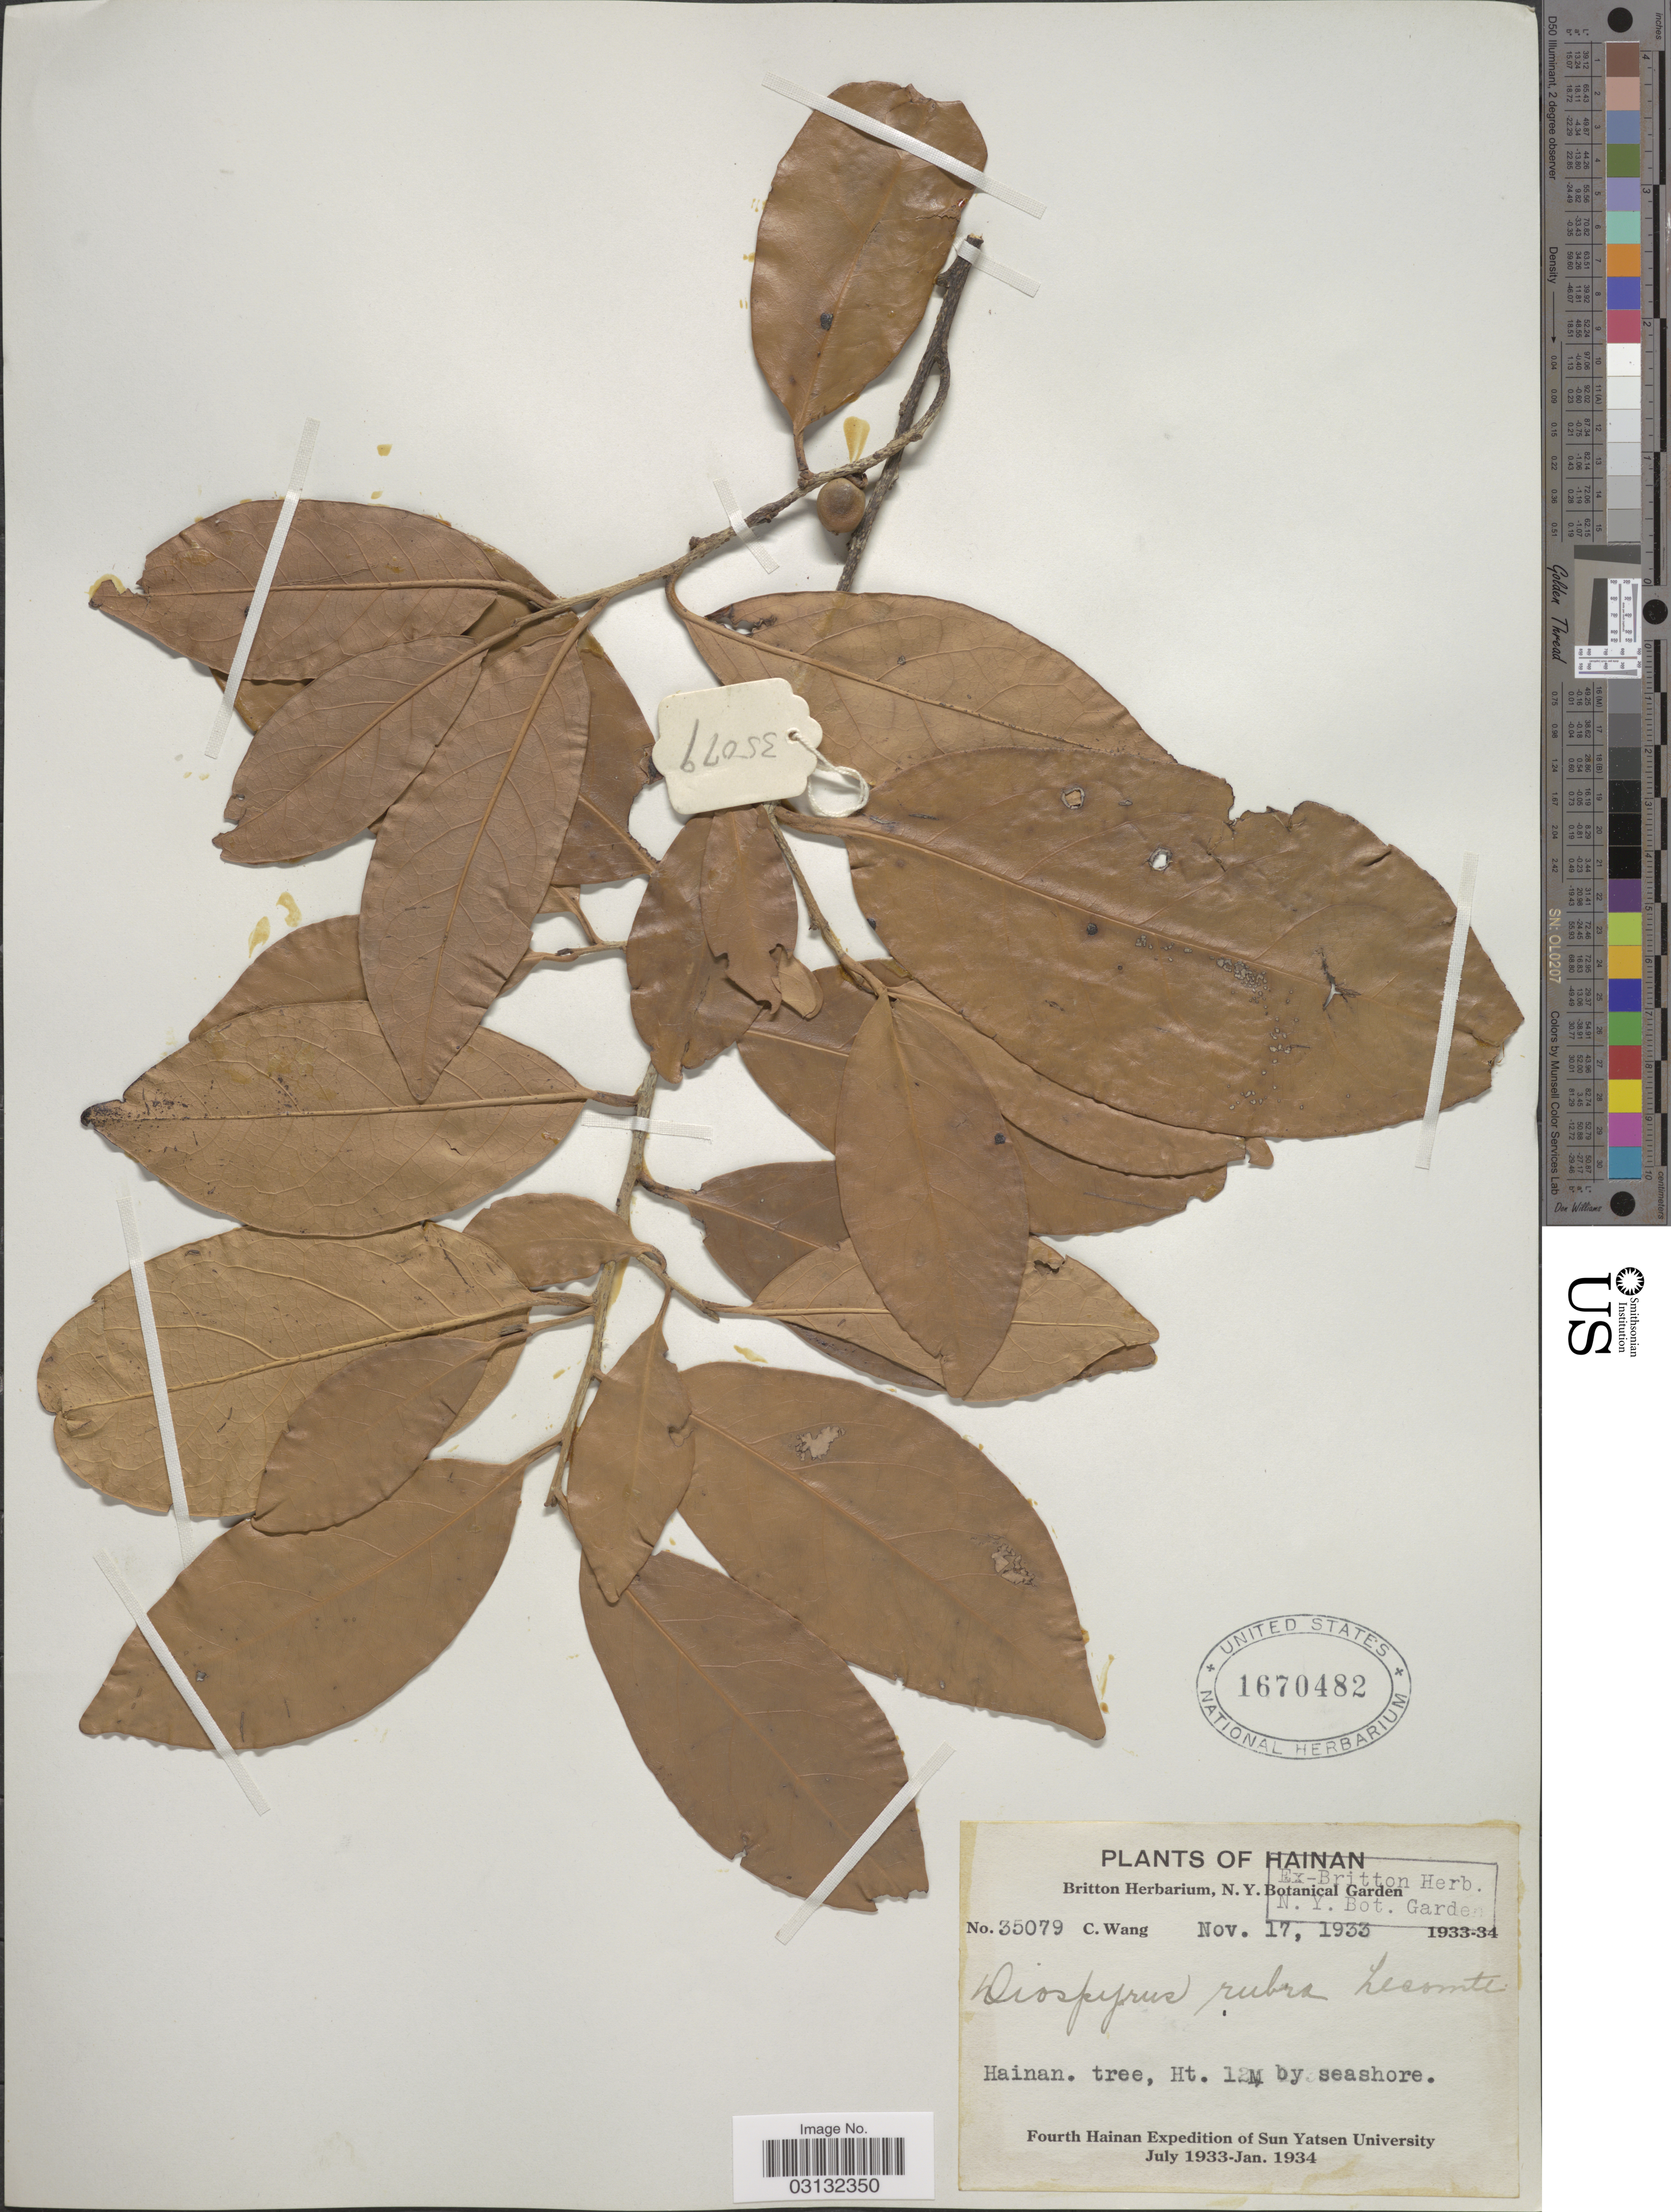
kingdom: Plantae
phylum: Tracheophyta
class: Magnoliopsida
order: Ericales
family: Ebenaceae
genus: Diospyros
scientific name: Diospyros rubra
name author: Lecomte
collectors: C. Wang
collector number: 35079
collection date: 1933-11-17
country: China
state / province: Hainan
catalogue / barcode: US 1670482